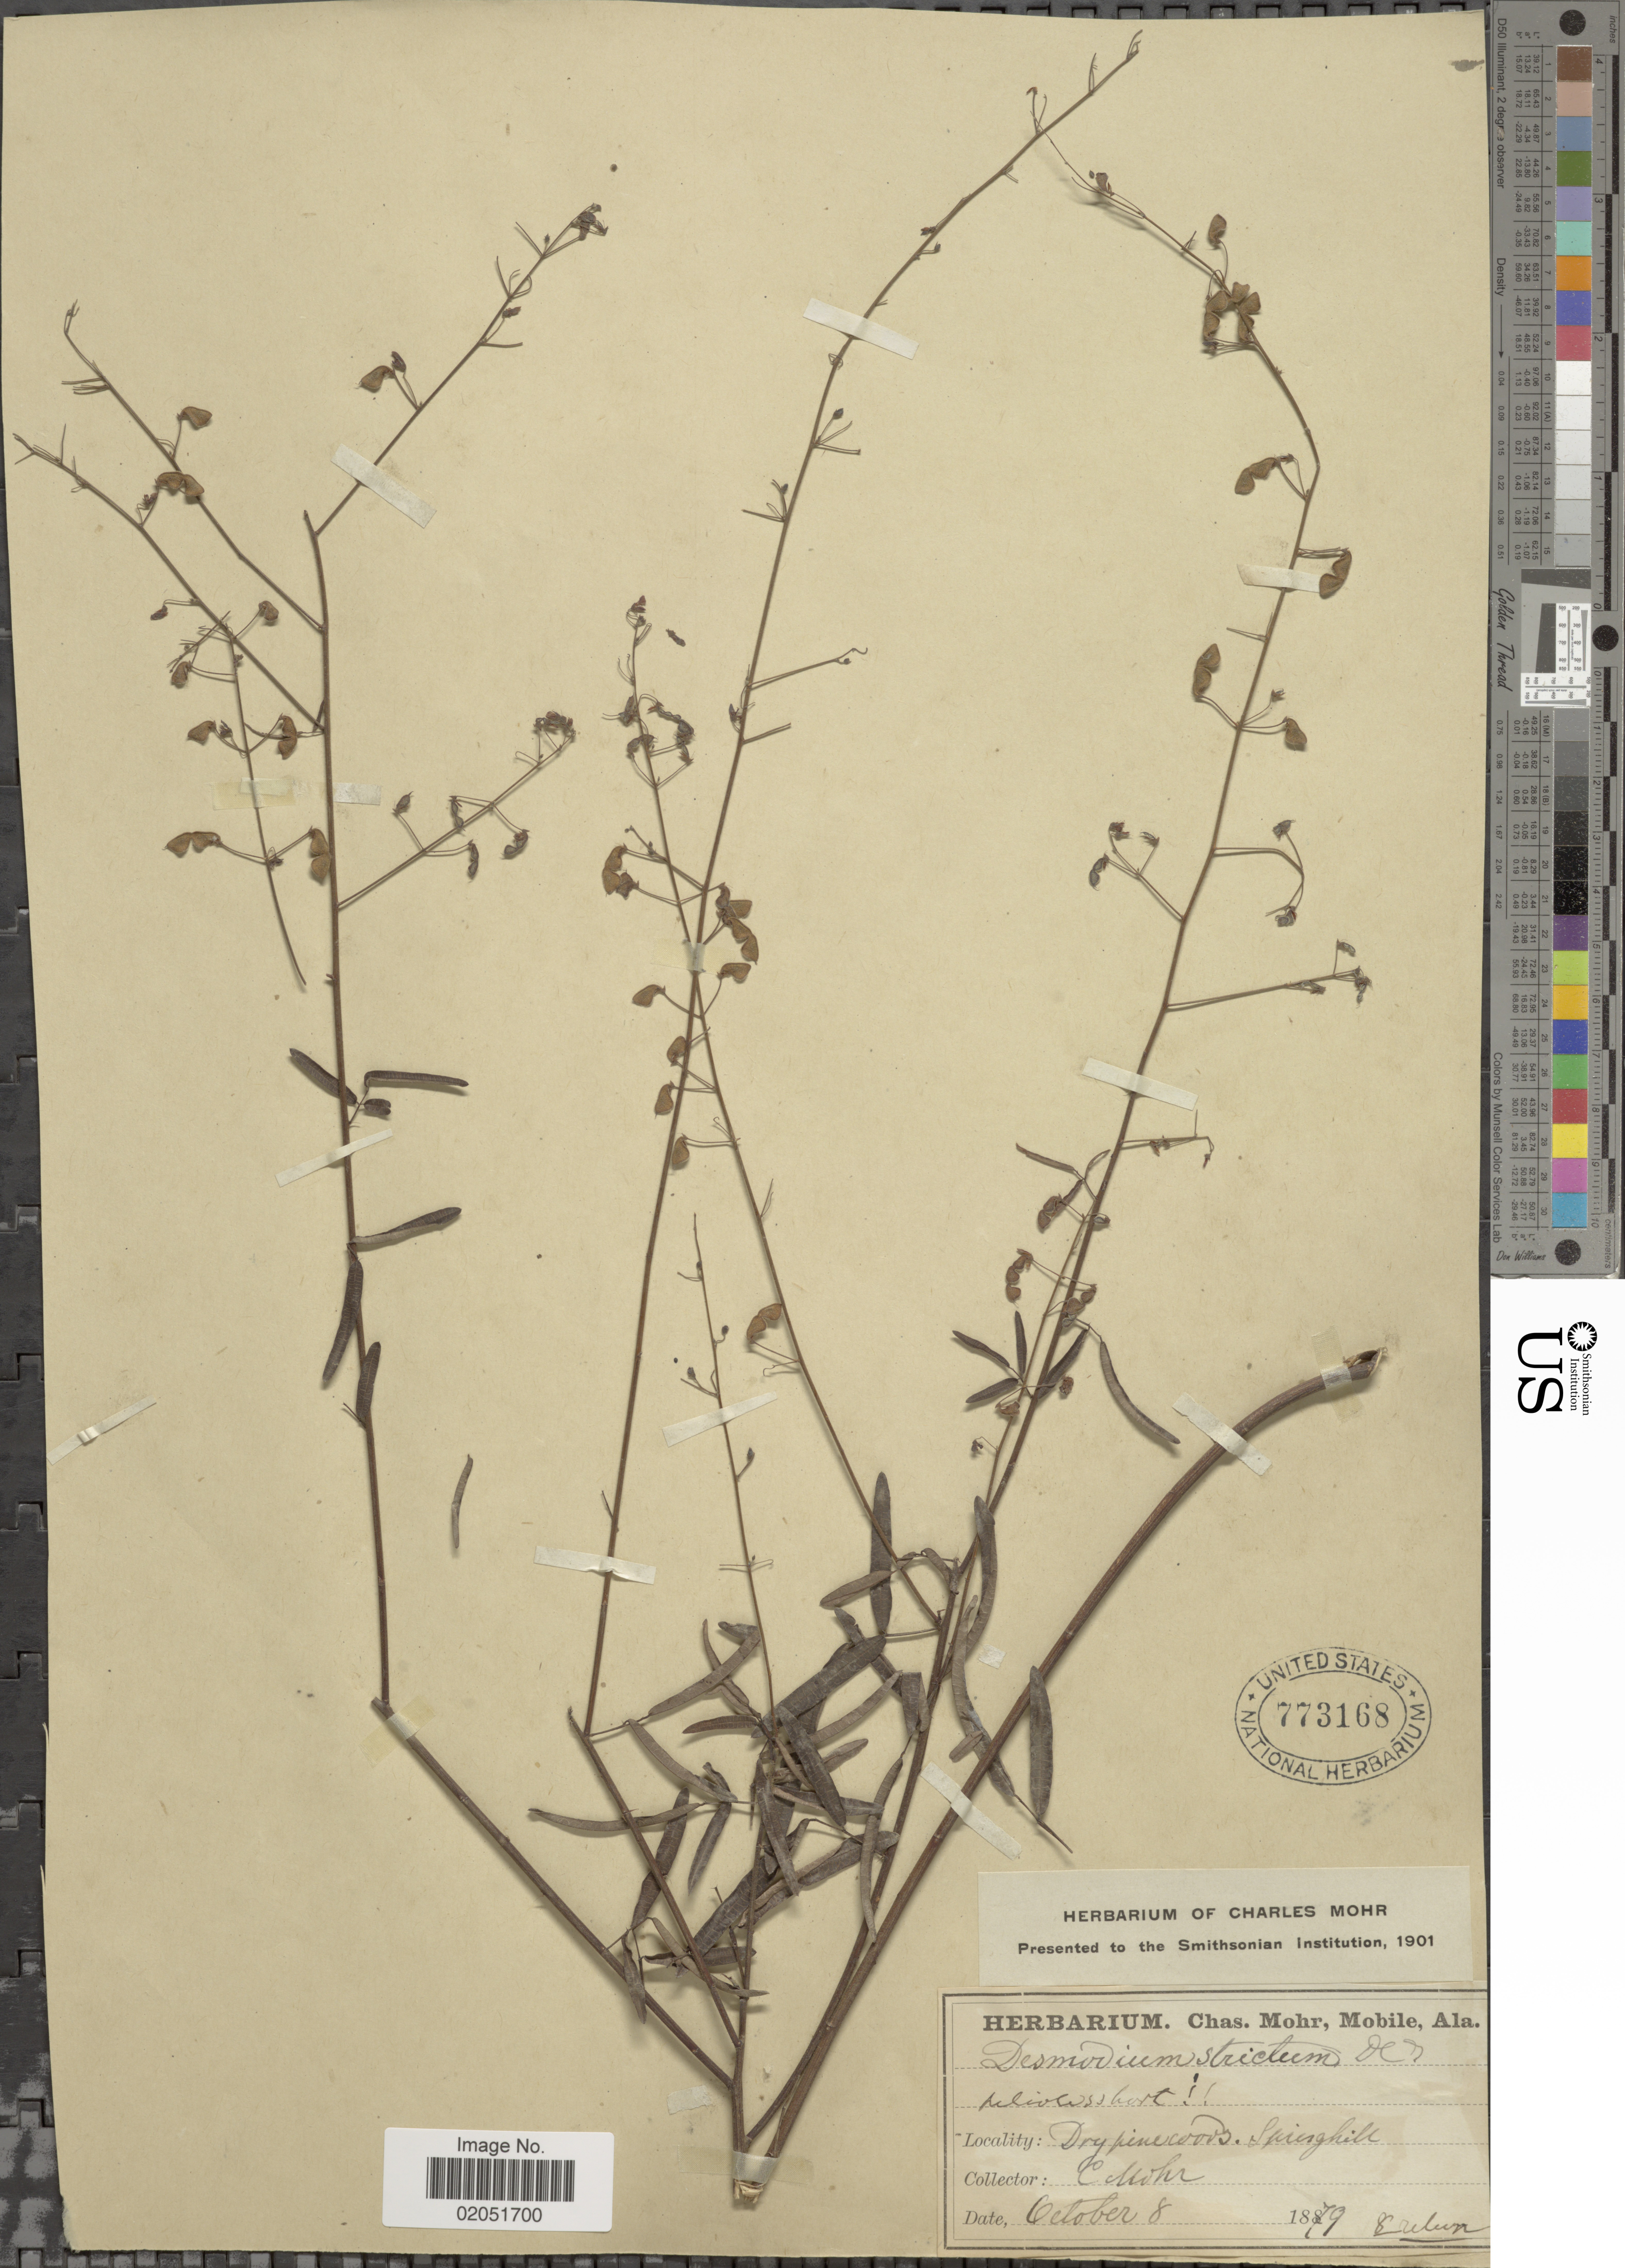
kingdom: Plantae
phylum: Tracheophyta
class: Magnoliopsida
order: Fabales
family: Fabaceae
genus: Desmodium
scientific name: Desmodium strictum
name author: (Pursh) DC.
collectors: C. T. Mohr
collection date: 1879-10-08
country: United States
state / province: Alabama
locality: Springhill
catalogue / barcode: US 773168